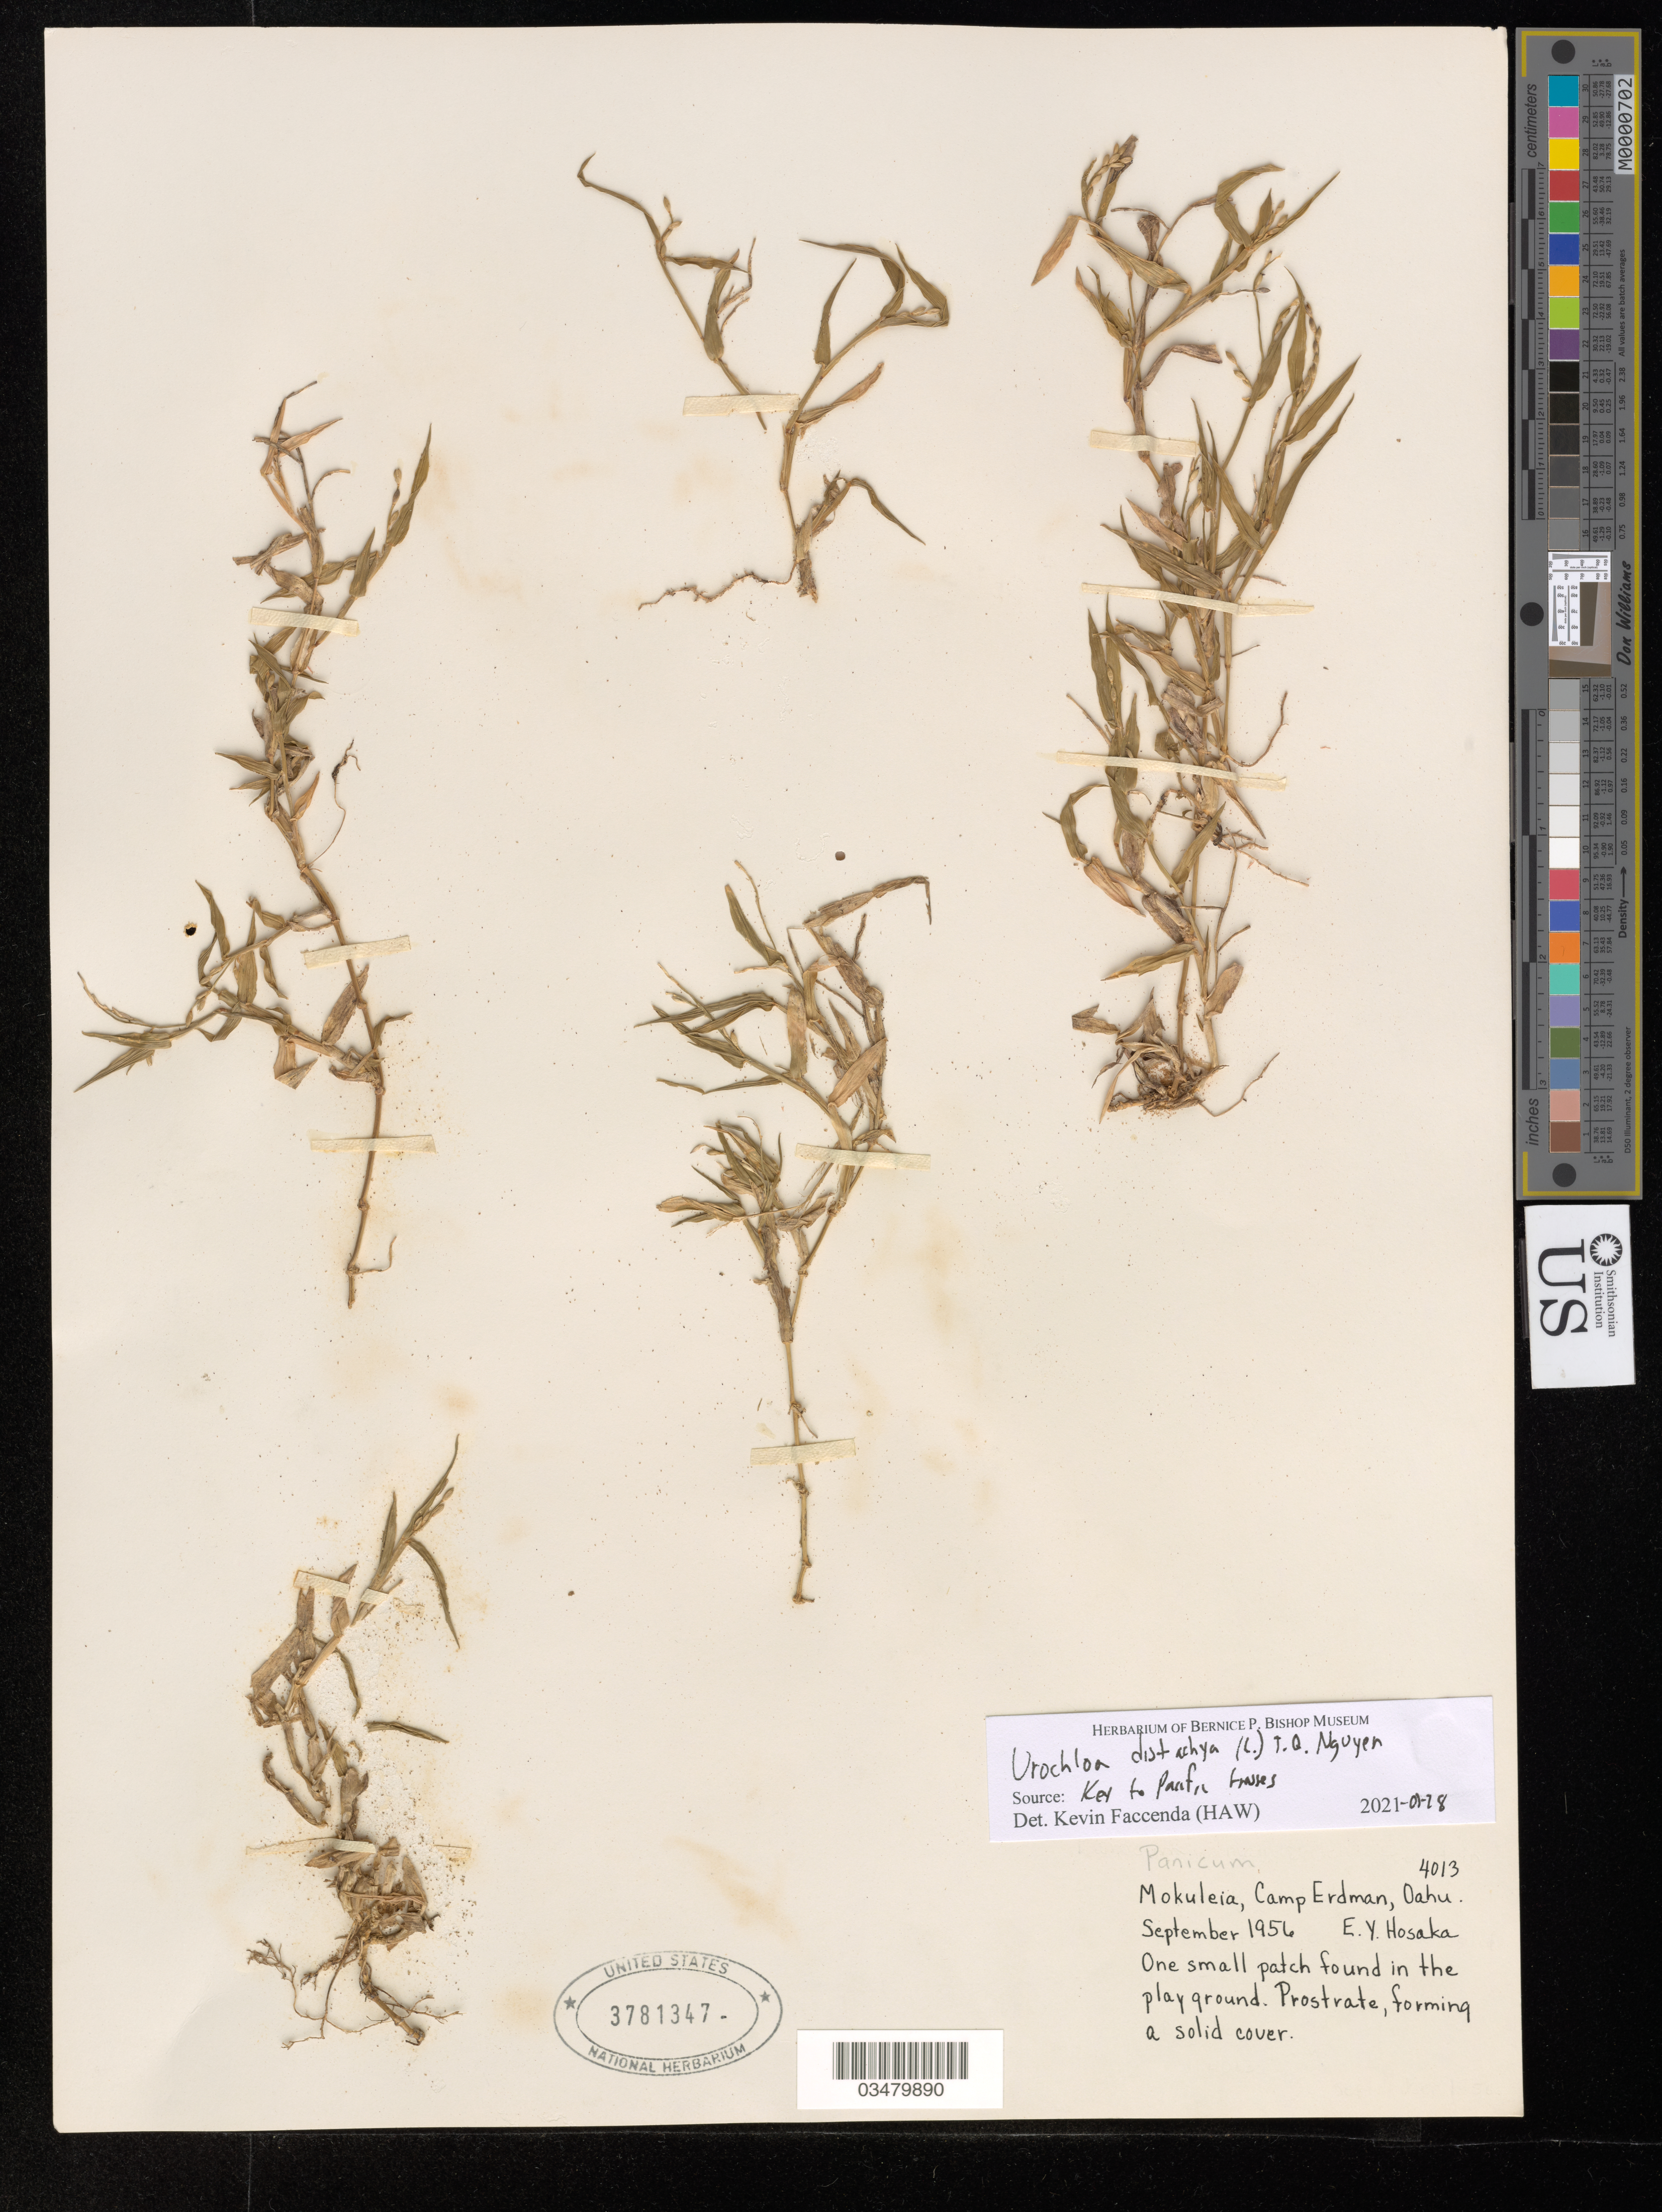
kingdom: Plantae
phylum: Tracheophyta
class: Liliopsida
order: Poales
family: Poaceae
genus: Urochloa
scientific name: Urochloa distachya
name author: (L.) T.Q. Nguyen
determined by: Faccenda, K.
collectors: E. Y. Hosaka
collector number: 4013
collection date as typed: September 1956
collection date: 1956-09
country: United States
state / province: Hawaii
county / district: Honolulu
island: Oahu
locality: Mokuleia, Camp Erdman, playground area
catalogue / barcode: US 3781347